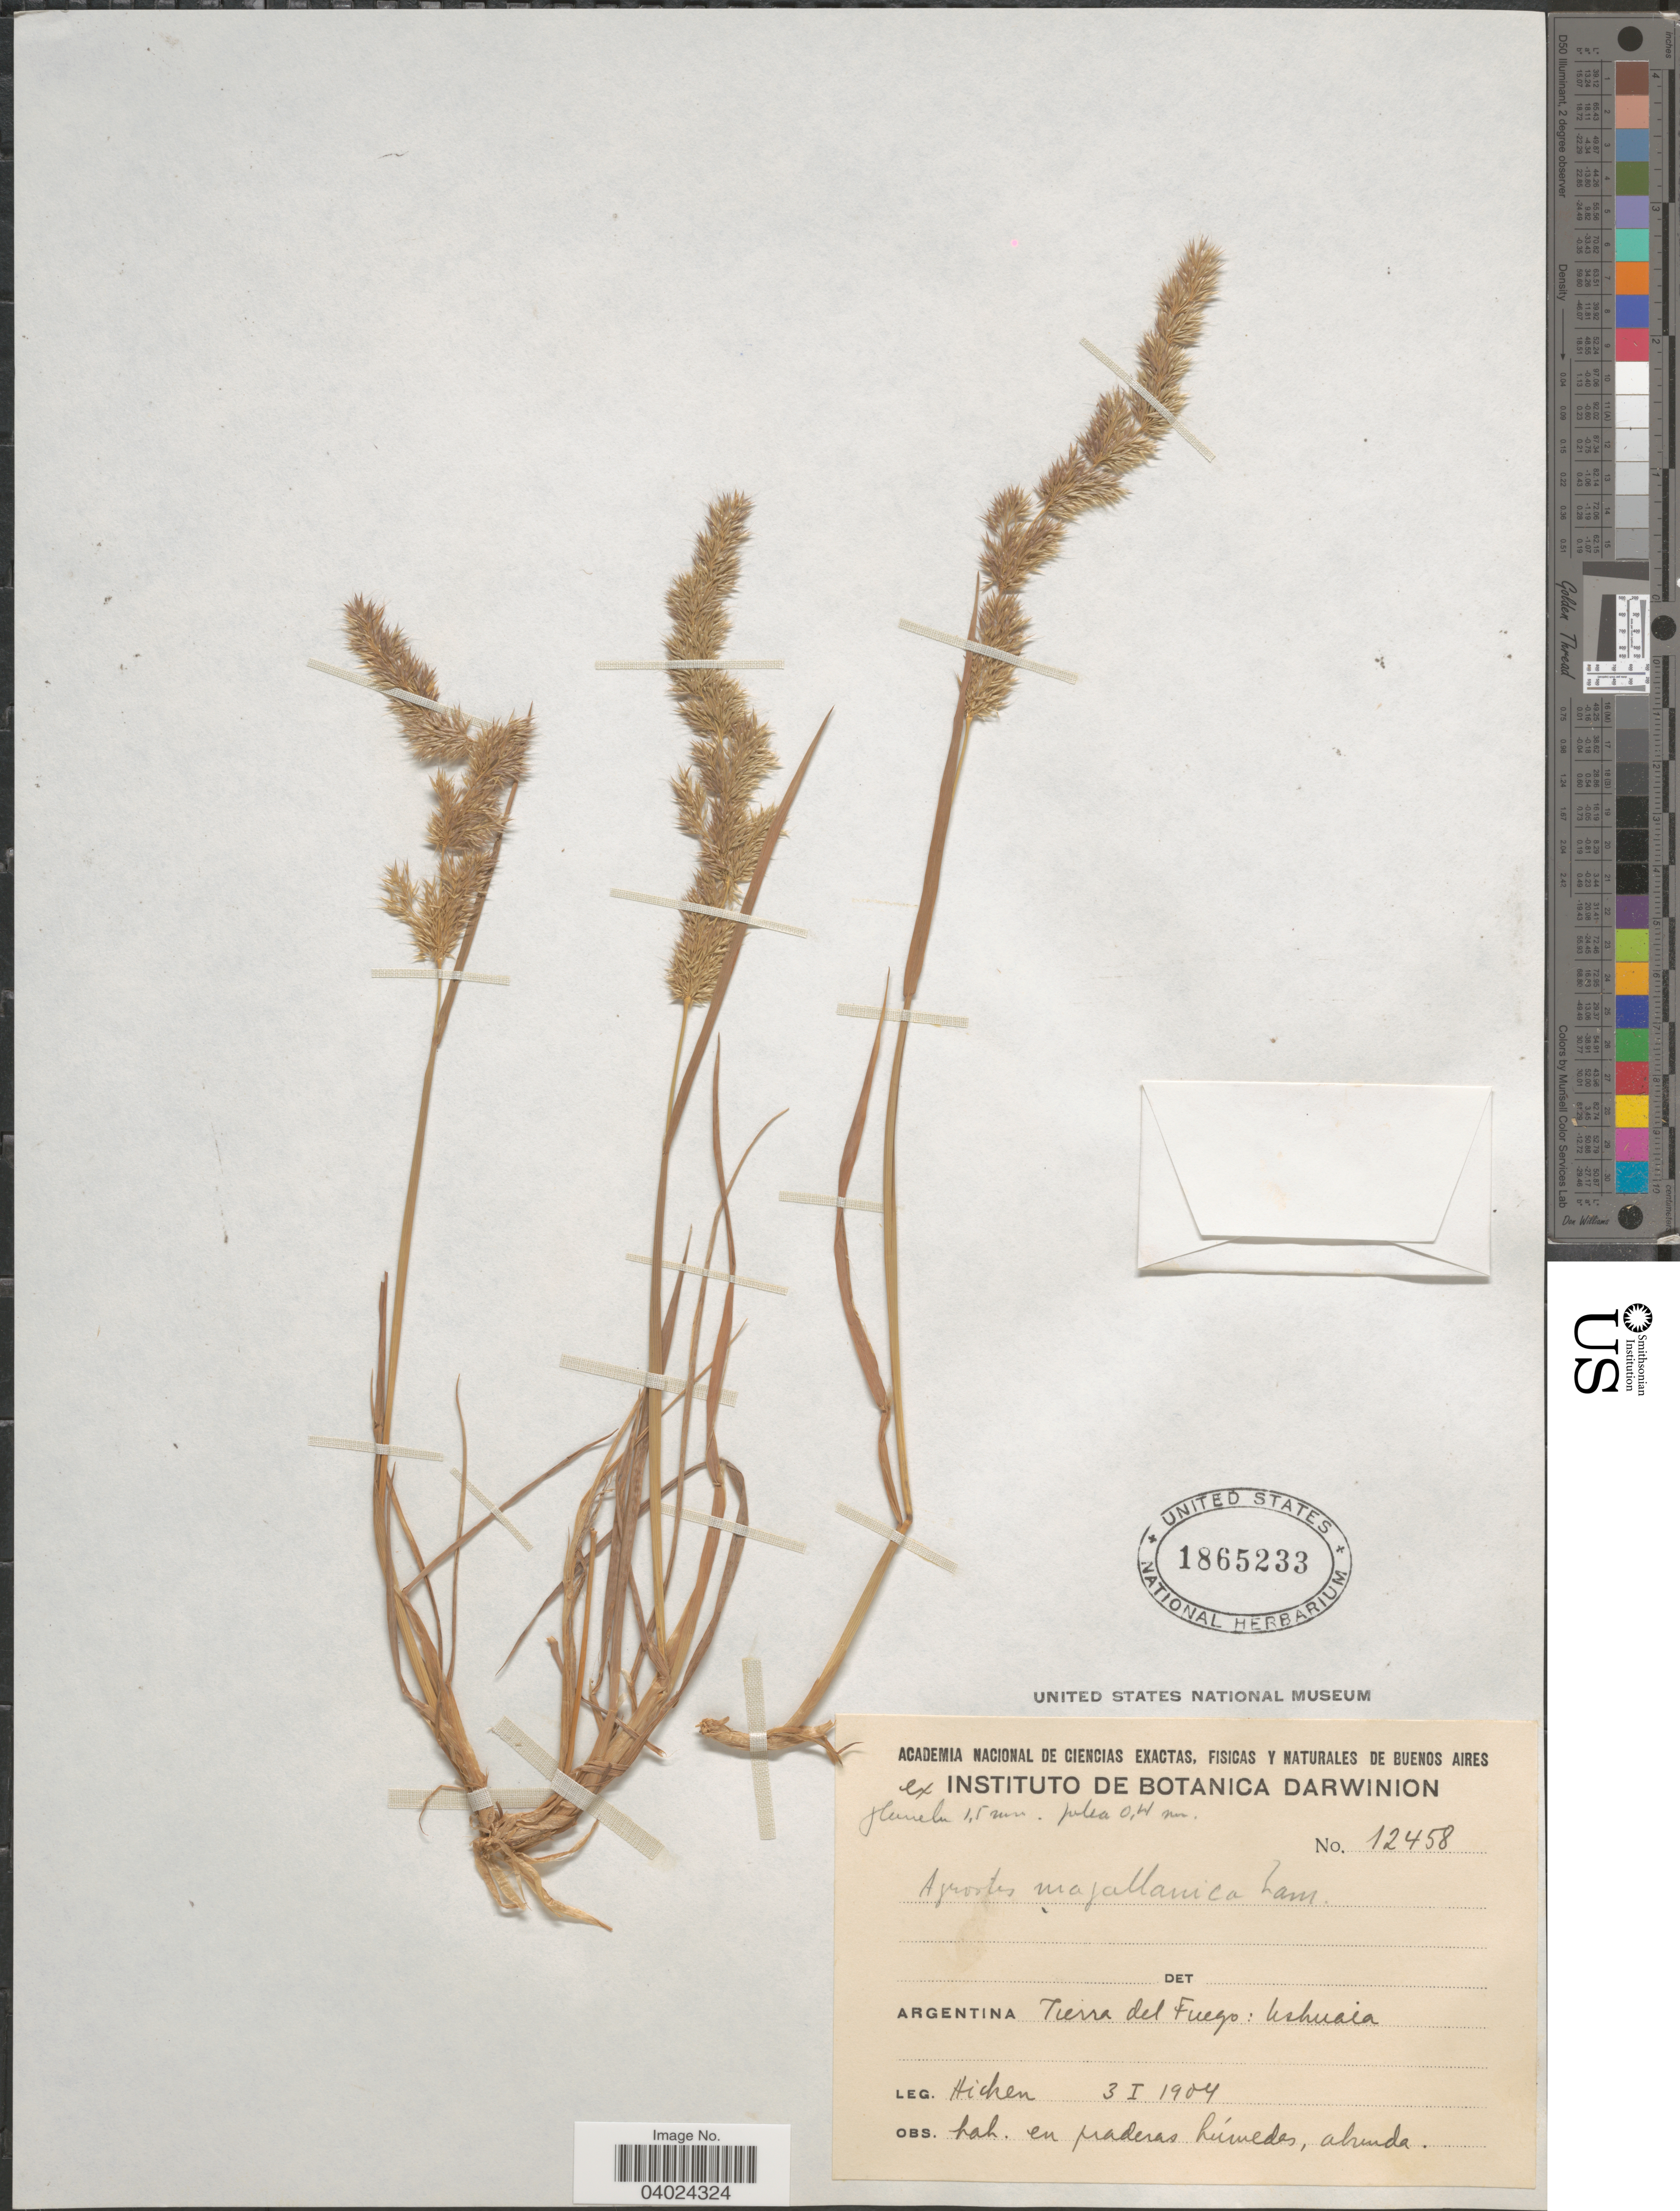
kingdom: Plantae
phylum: Tracheophyta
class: Liliopsida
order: Poales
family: Poaceae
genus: Agrostis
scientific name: Agrostis magellanica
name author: Lam.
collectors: Hicken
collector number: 12458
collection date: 1904-01-03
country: Argentina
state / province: Tierra del Fuego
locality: Ushuaia.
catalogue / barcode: US 1865233